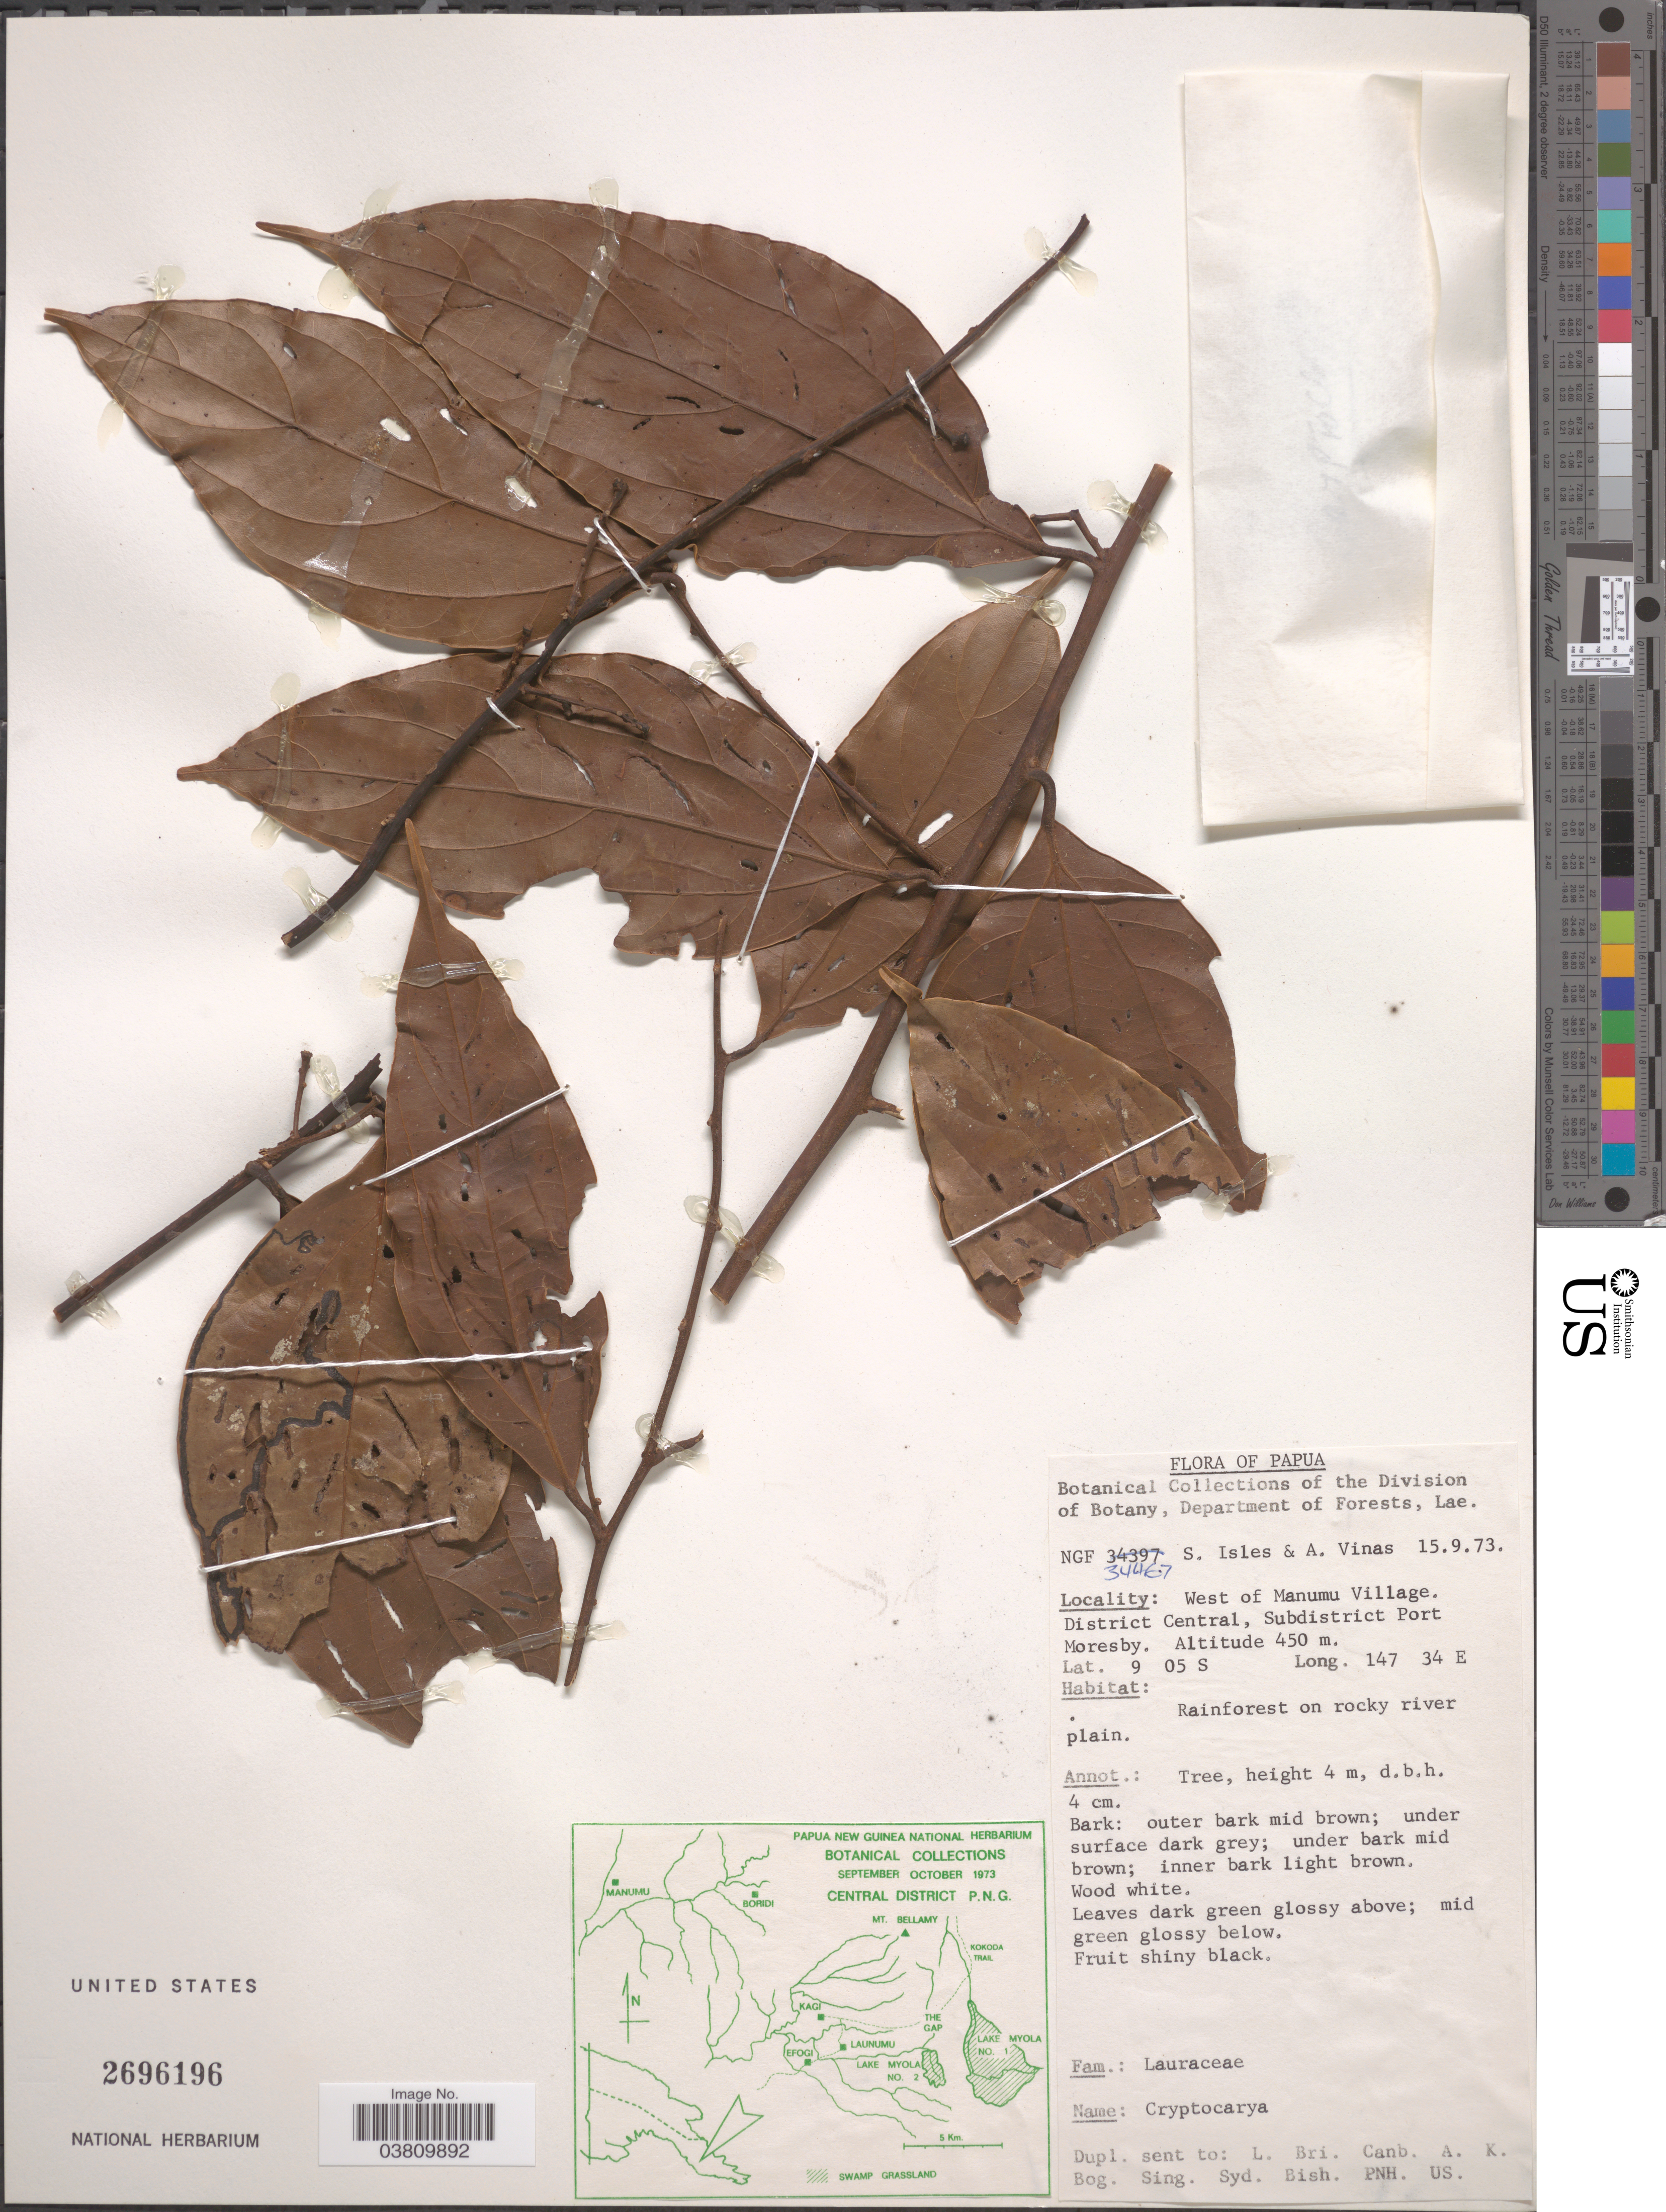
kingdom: Plantae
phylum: Tracheophyta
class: Magnoliopsida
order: Laurales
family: Lauraceae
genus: Cryptocarya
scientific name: Cryptocarya sp.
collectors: S. Isles & A. Vinas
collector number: NGF 34467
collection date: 1973-09-15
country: Papua New Guinea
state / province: Central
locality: New Guinea. West of Manumu Village. District Central, Subdistrict Port Moresby.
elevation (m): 450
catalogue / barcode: US 2696196